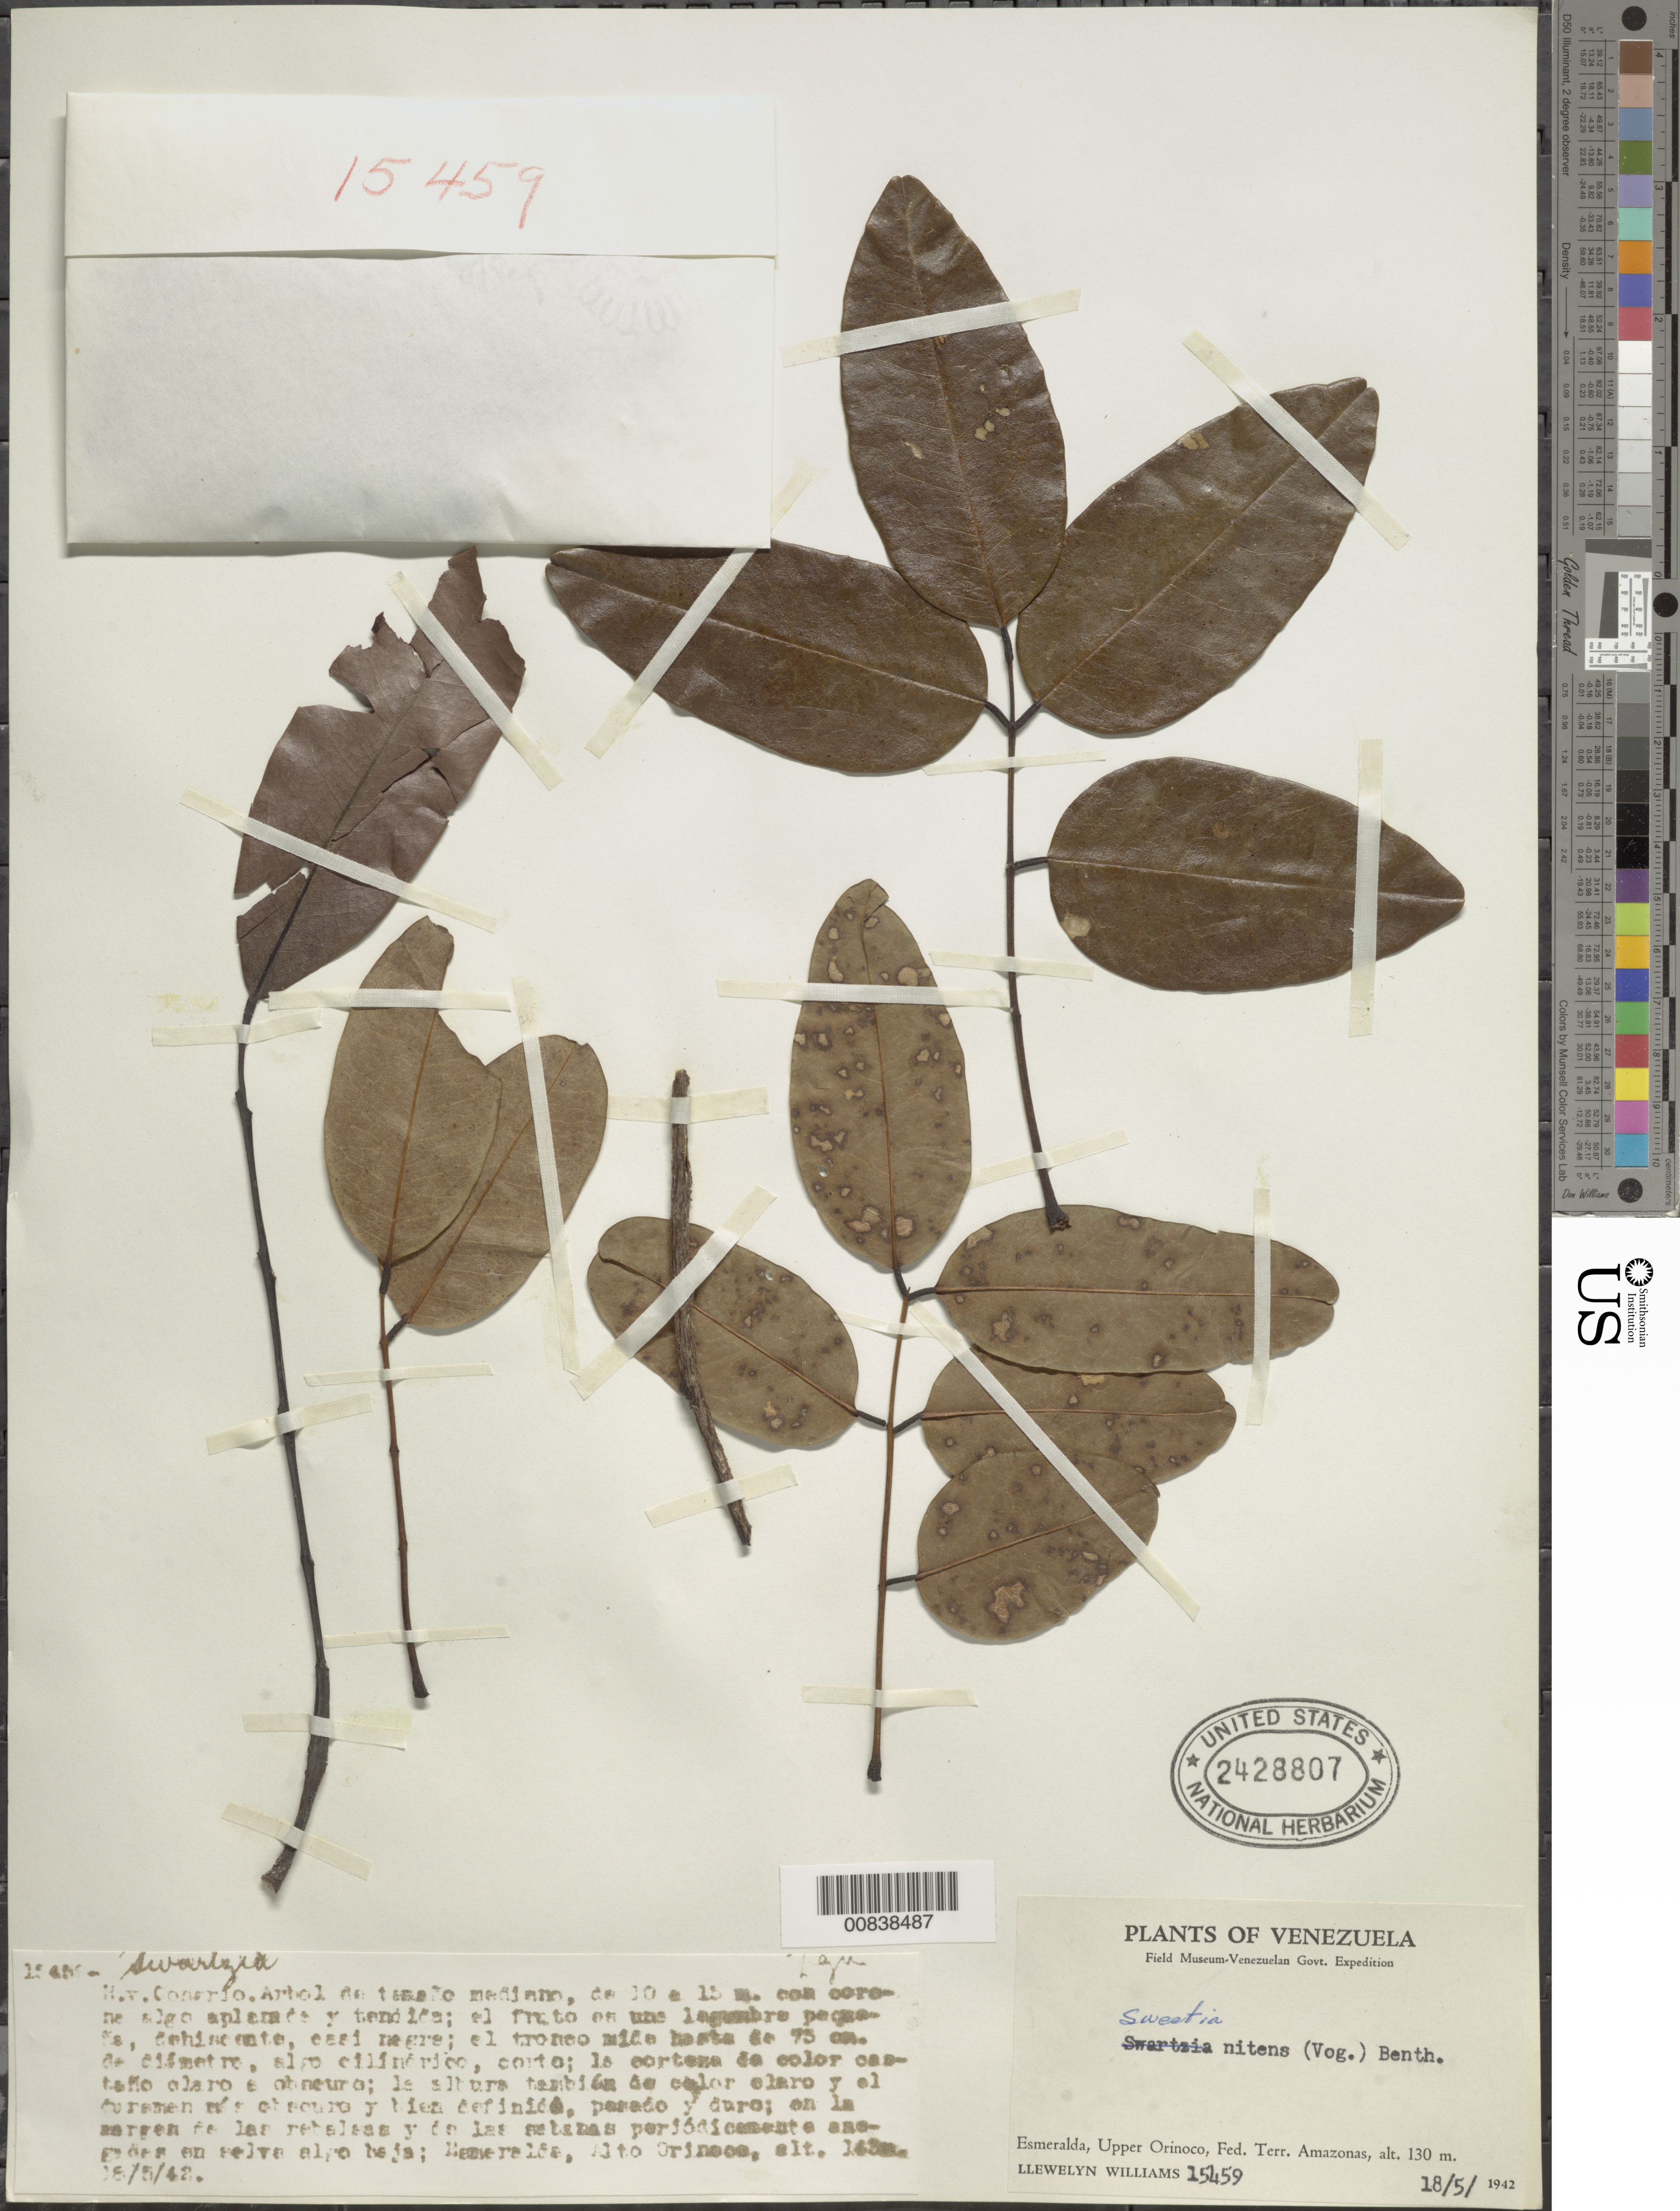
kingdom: Plantae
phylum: Tracheophyta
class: Magnoliopsida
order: Fabales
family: Fabaceae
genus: Acosmium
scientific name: Acosmium nitens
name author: (Vogel) Yakovlev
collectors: Ll. Williams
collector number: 15459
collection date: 1942-05-18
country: Ecuador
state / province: Esmeraldas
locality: Upper Orinoco, Fed. Terr. Amazonas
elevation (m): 130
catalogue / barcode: US 2428807